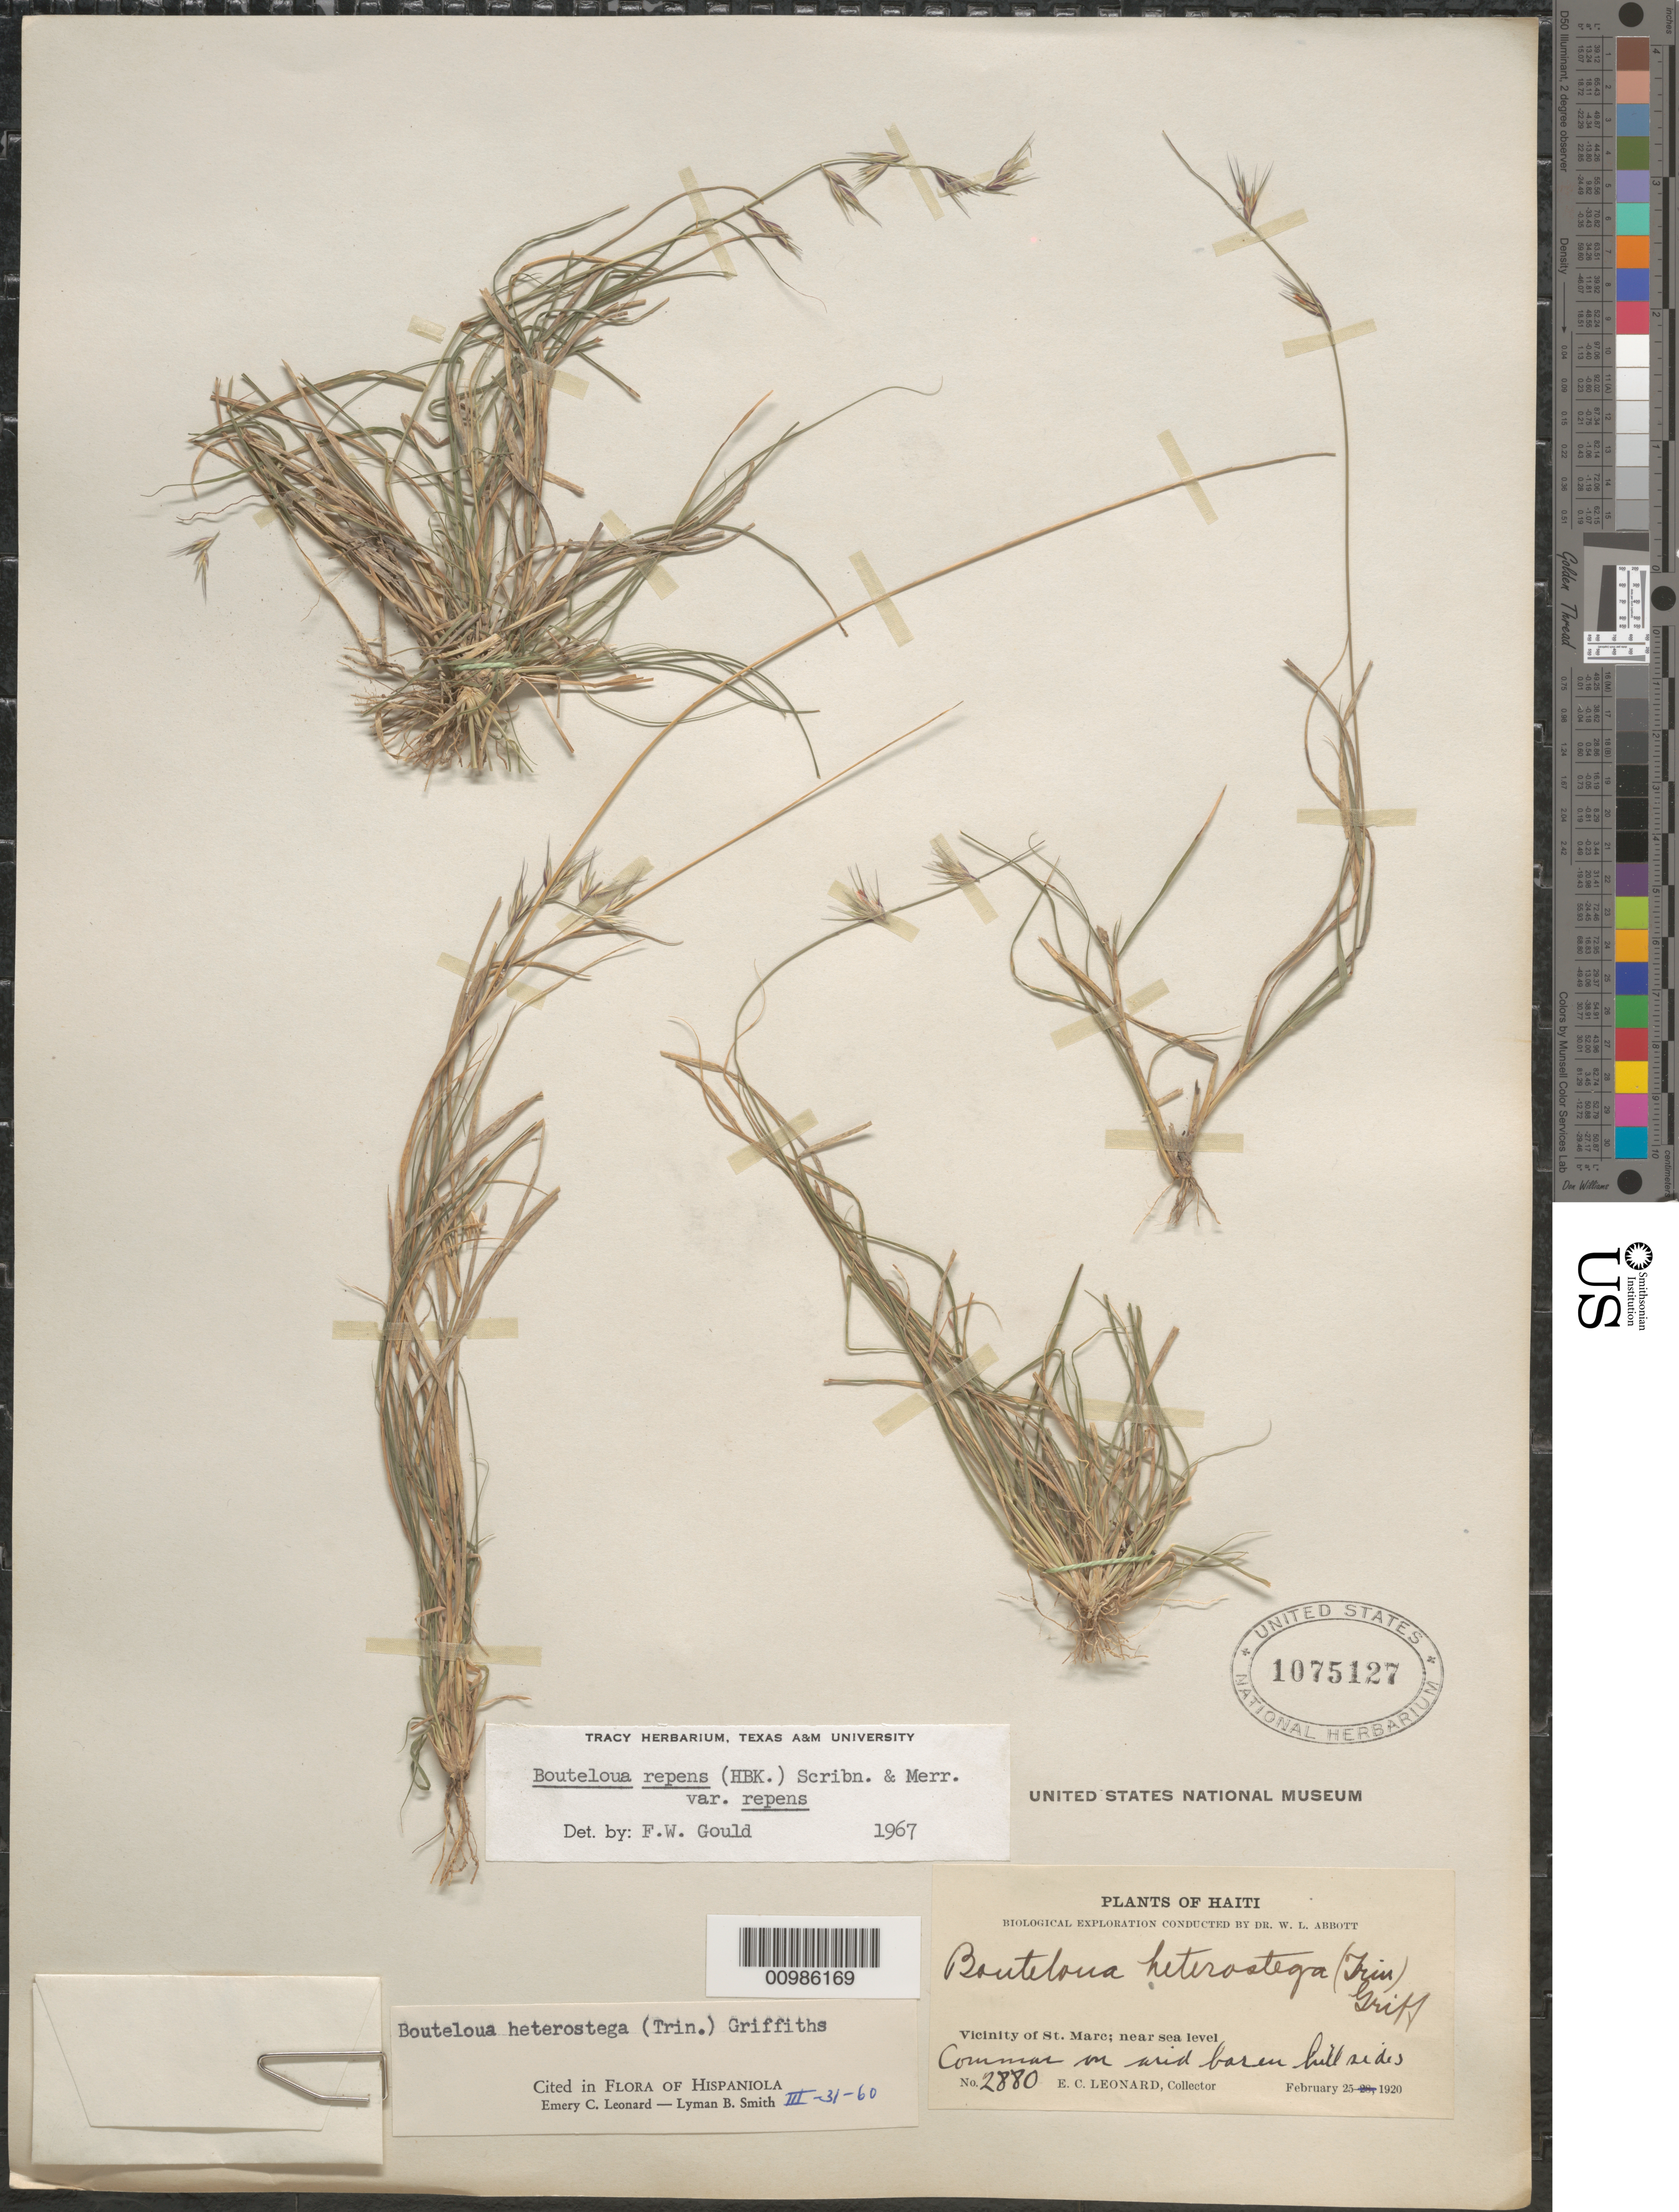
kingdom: Plantae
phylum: Tracheophyta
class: Liliopsida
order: Poales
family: Poaceae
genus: Bouteloua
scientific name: Bouteloua repens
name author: (Kunth) Scribn. & Merr.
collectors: E. C. Leonard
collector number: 2880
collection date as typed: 25 Feb 1920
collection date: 1920-02-25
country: Haiti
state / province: Artibonite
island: Hispaniola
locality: Vicinity of St. Marc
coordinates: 0 N, 0 E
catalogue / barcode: US 1075127